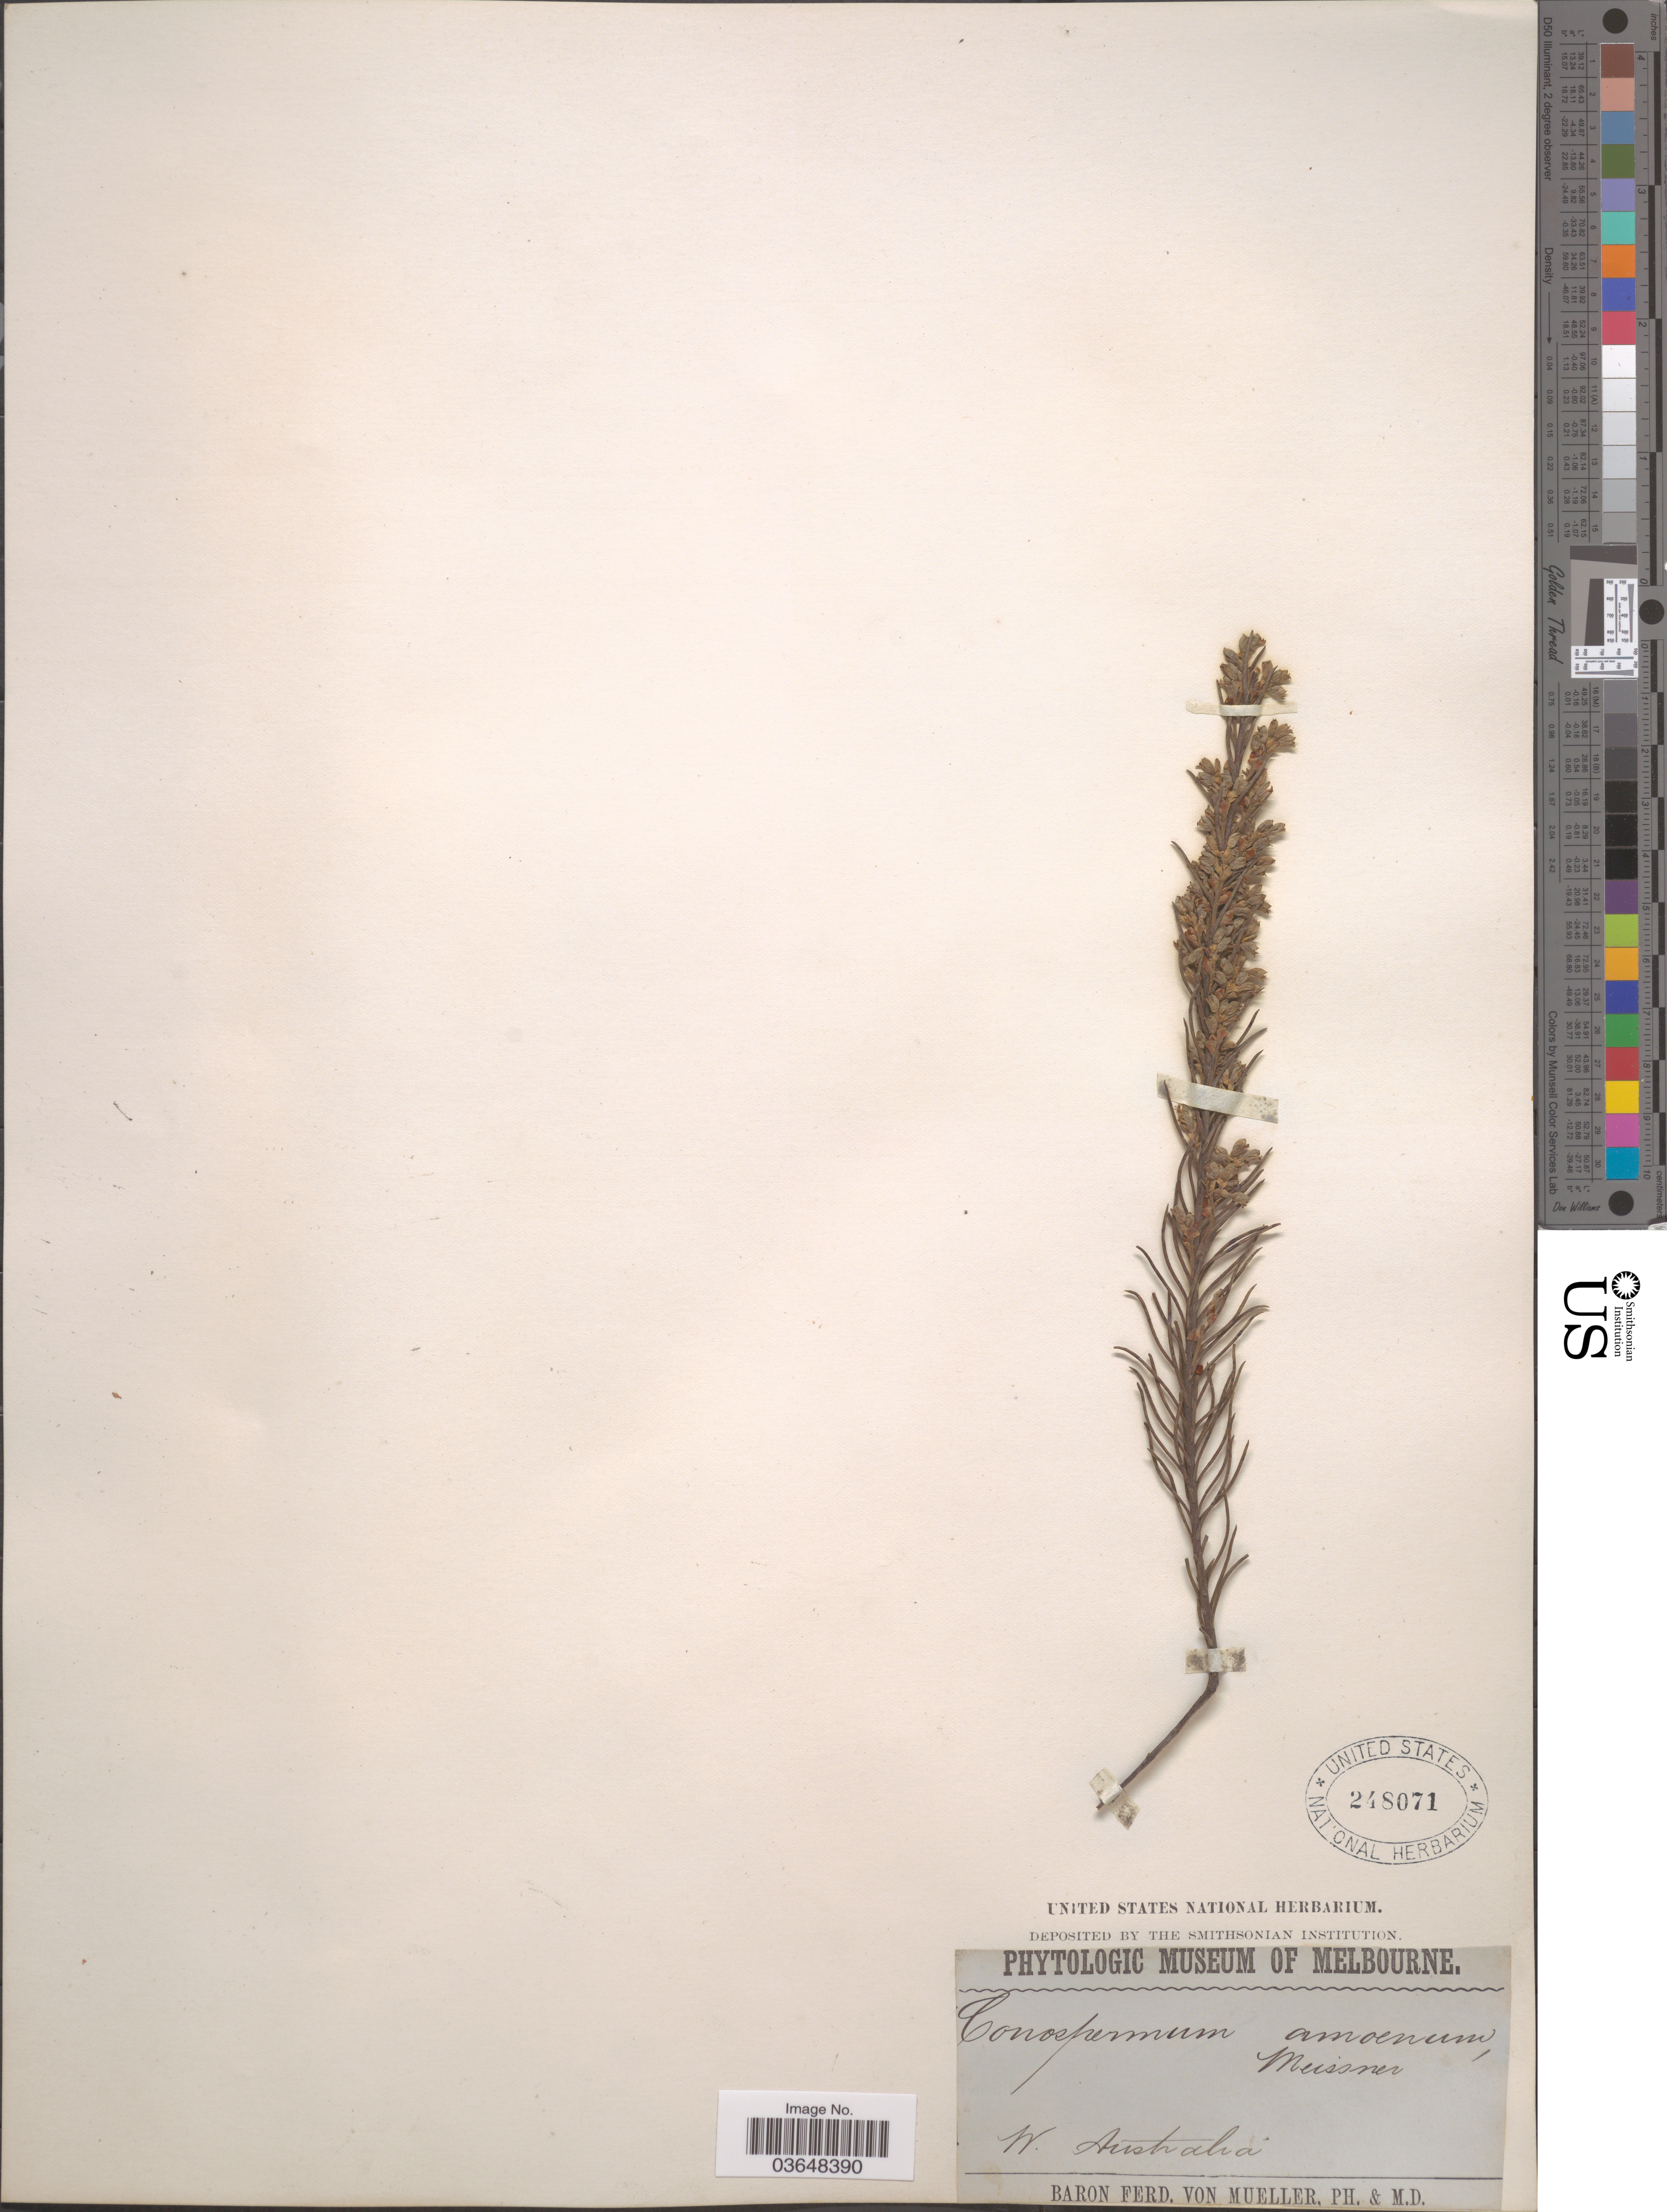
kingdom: Plantae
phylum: Tracheophyta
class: Magnoliopsida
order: Proteales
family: Proteaceae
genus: Conospermum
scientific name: Conospermum amoenum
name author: Meisn.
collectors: F. Mueller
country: Australia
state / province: Western Australia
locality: W. Australia.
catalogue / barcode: US 248071